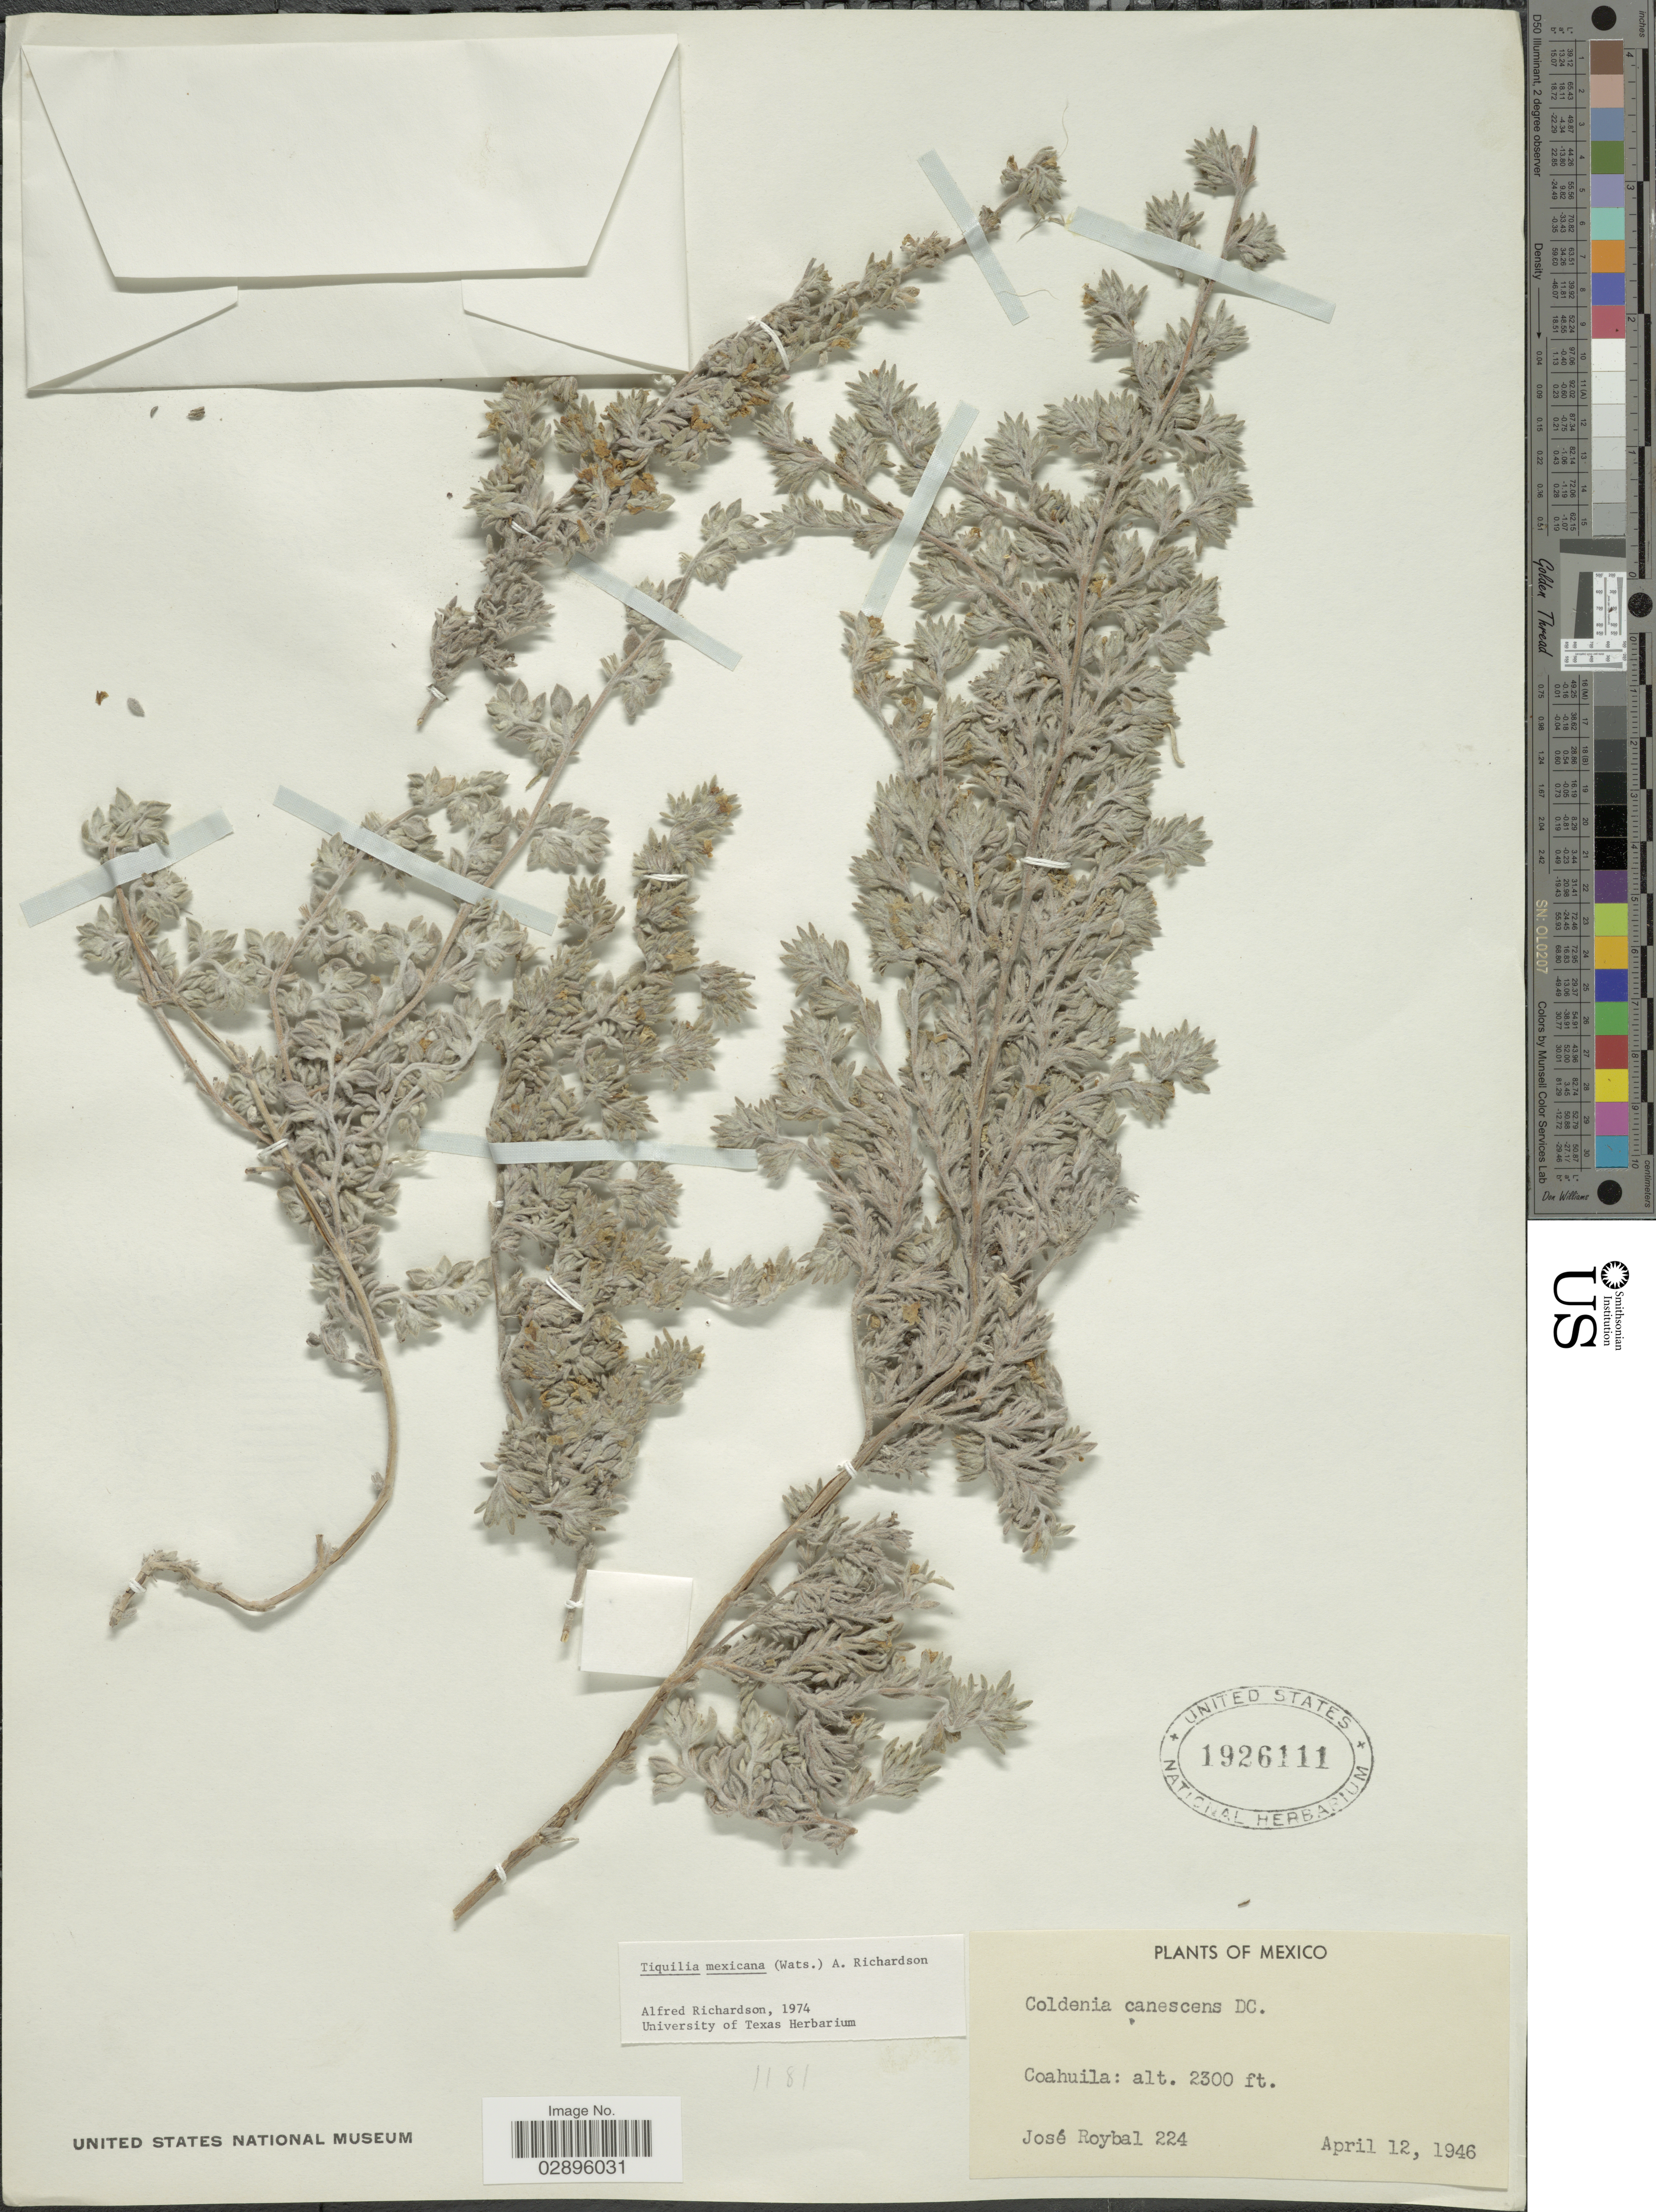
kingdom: Plantae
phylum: Tracheophyta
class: Magnoliopsida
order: Boraginales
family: Ehretiaceae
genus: Tiquilia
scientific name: Tiquilia mexicana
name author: (S. Watson) A.T. Richardson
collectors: J. Roybal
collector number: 224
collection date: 1946-04-12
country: Mexico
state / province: Coahuila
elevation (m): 701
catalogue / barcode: US 1926111